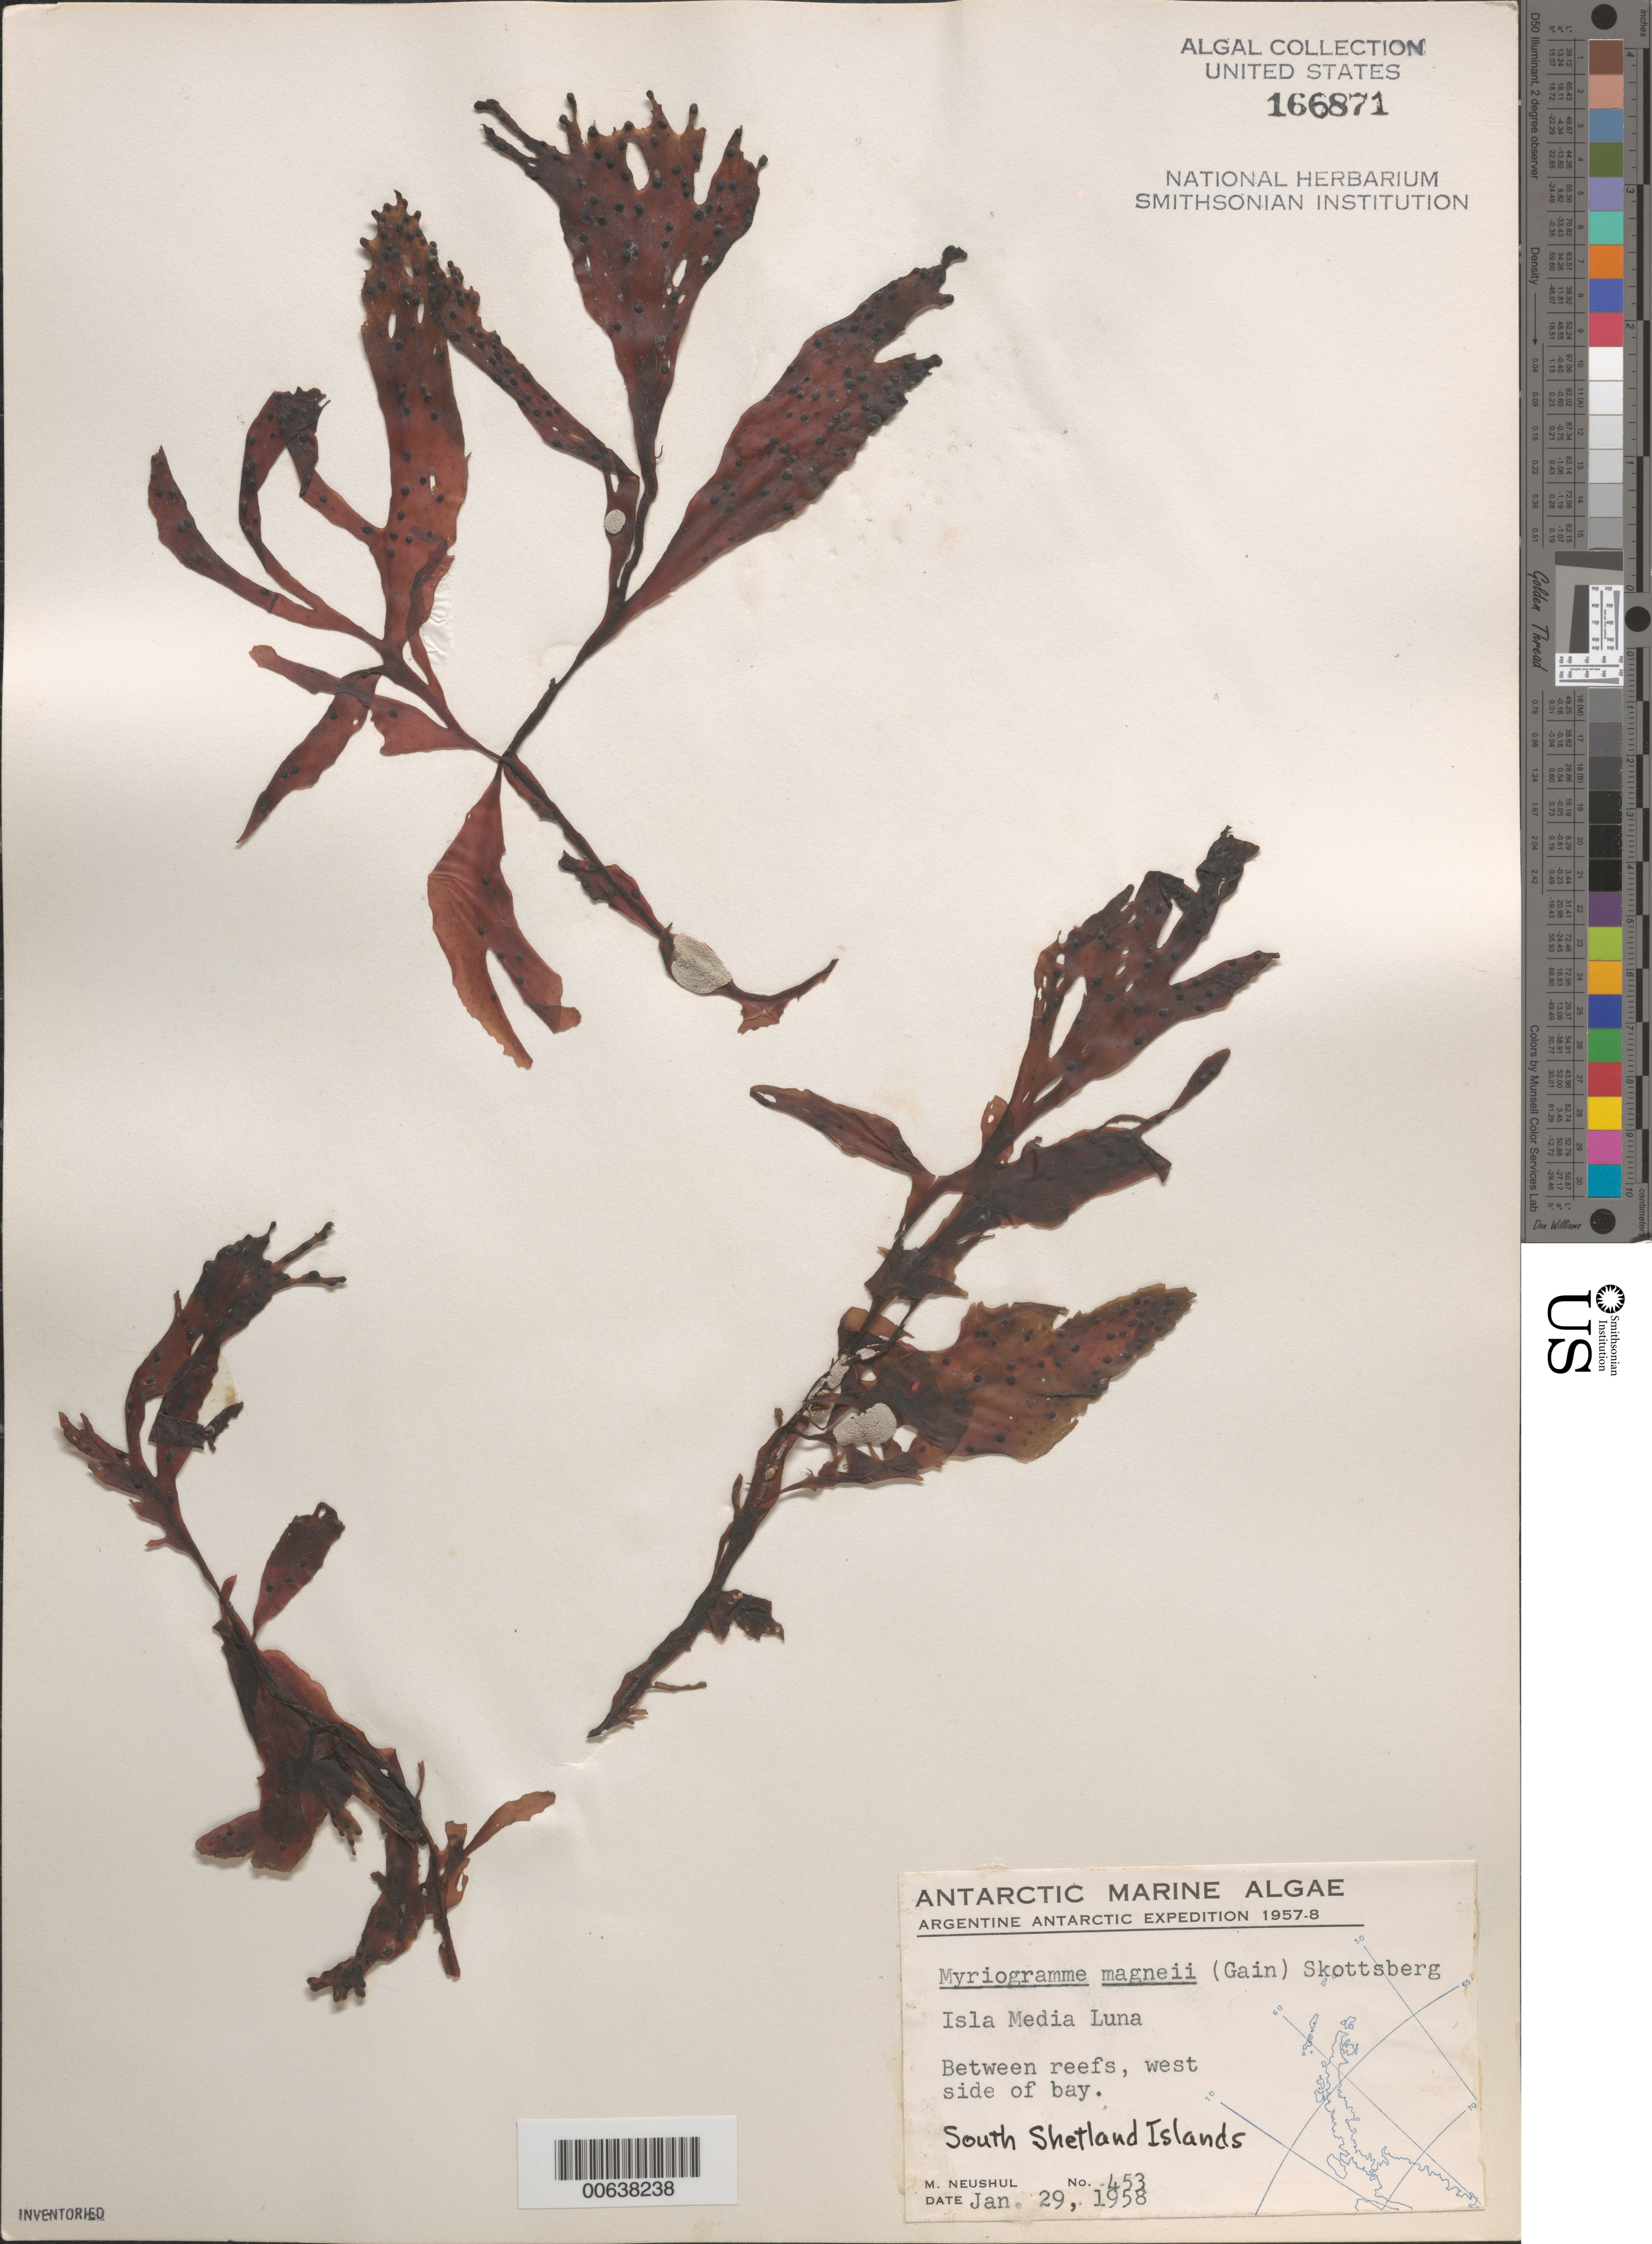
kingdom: Plantae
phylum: Rhodophyta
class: Florideophyceae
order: Ceramiales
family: Delesseriaceae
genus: Myriogramme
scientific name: Myriogramme magneii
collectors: M. Neushul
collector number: Neushul 453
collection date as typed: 29 Jan 1958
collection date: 1958-01-29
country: Antarctica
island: Half Moon Island (Media Luna Island)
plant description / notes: Argentine Antarctic Expedition, 1957-1958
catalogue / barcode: US 166871